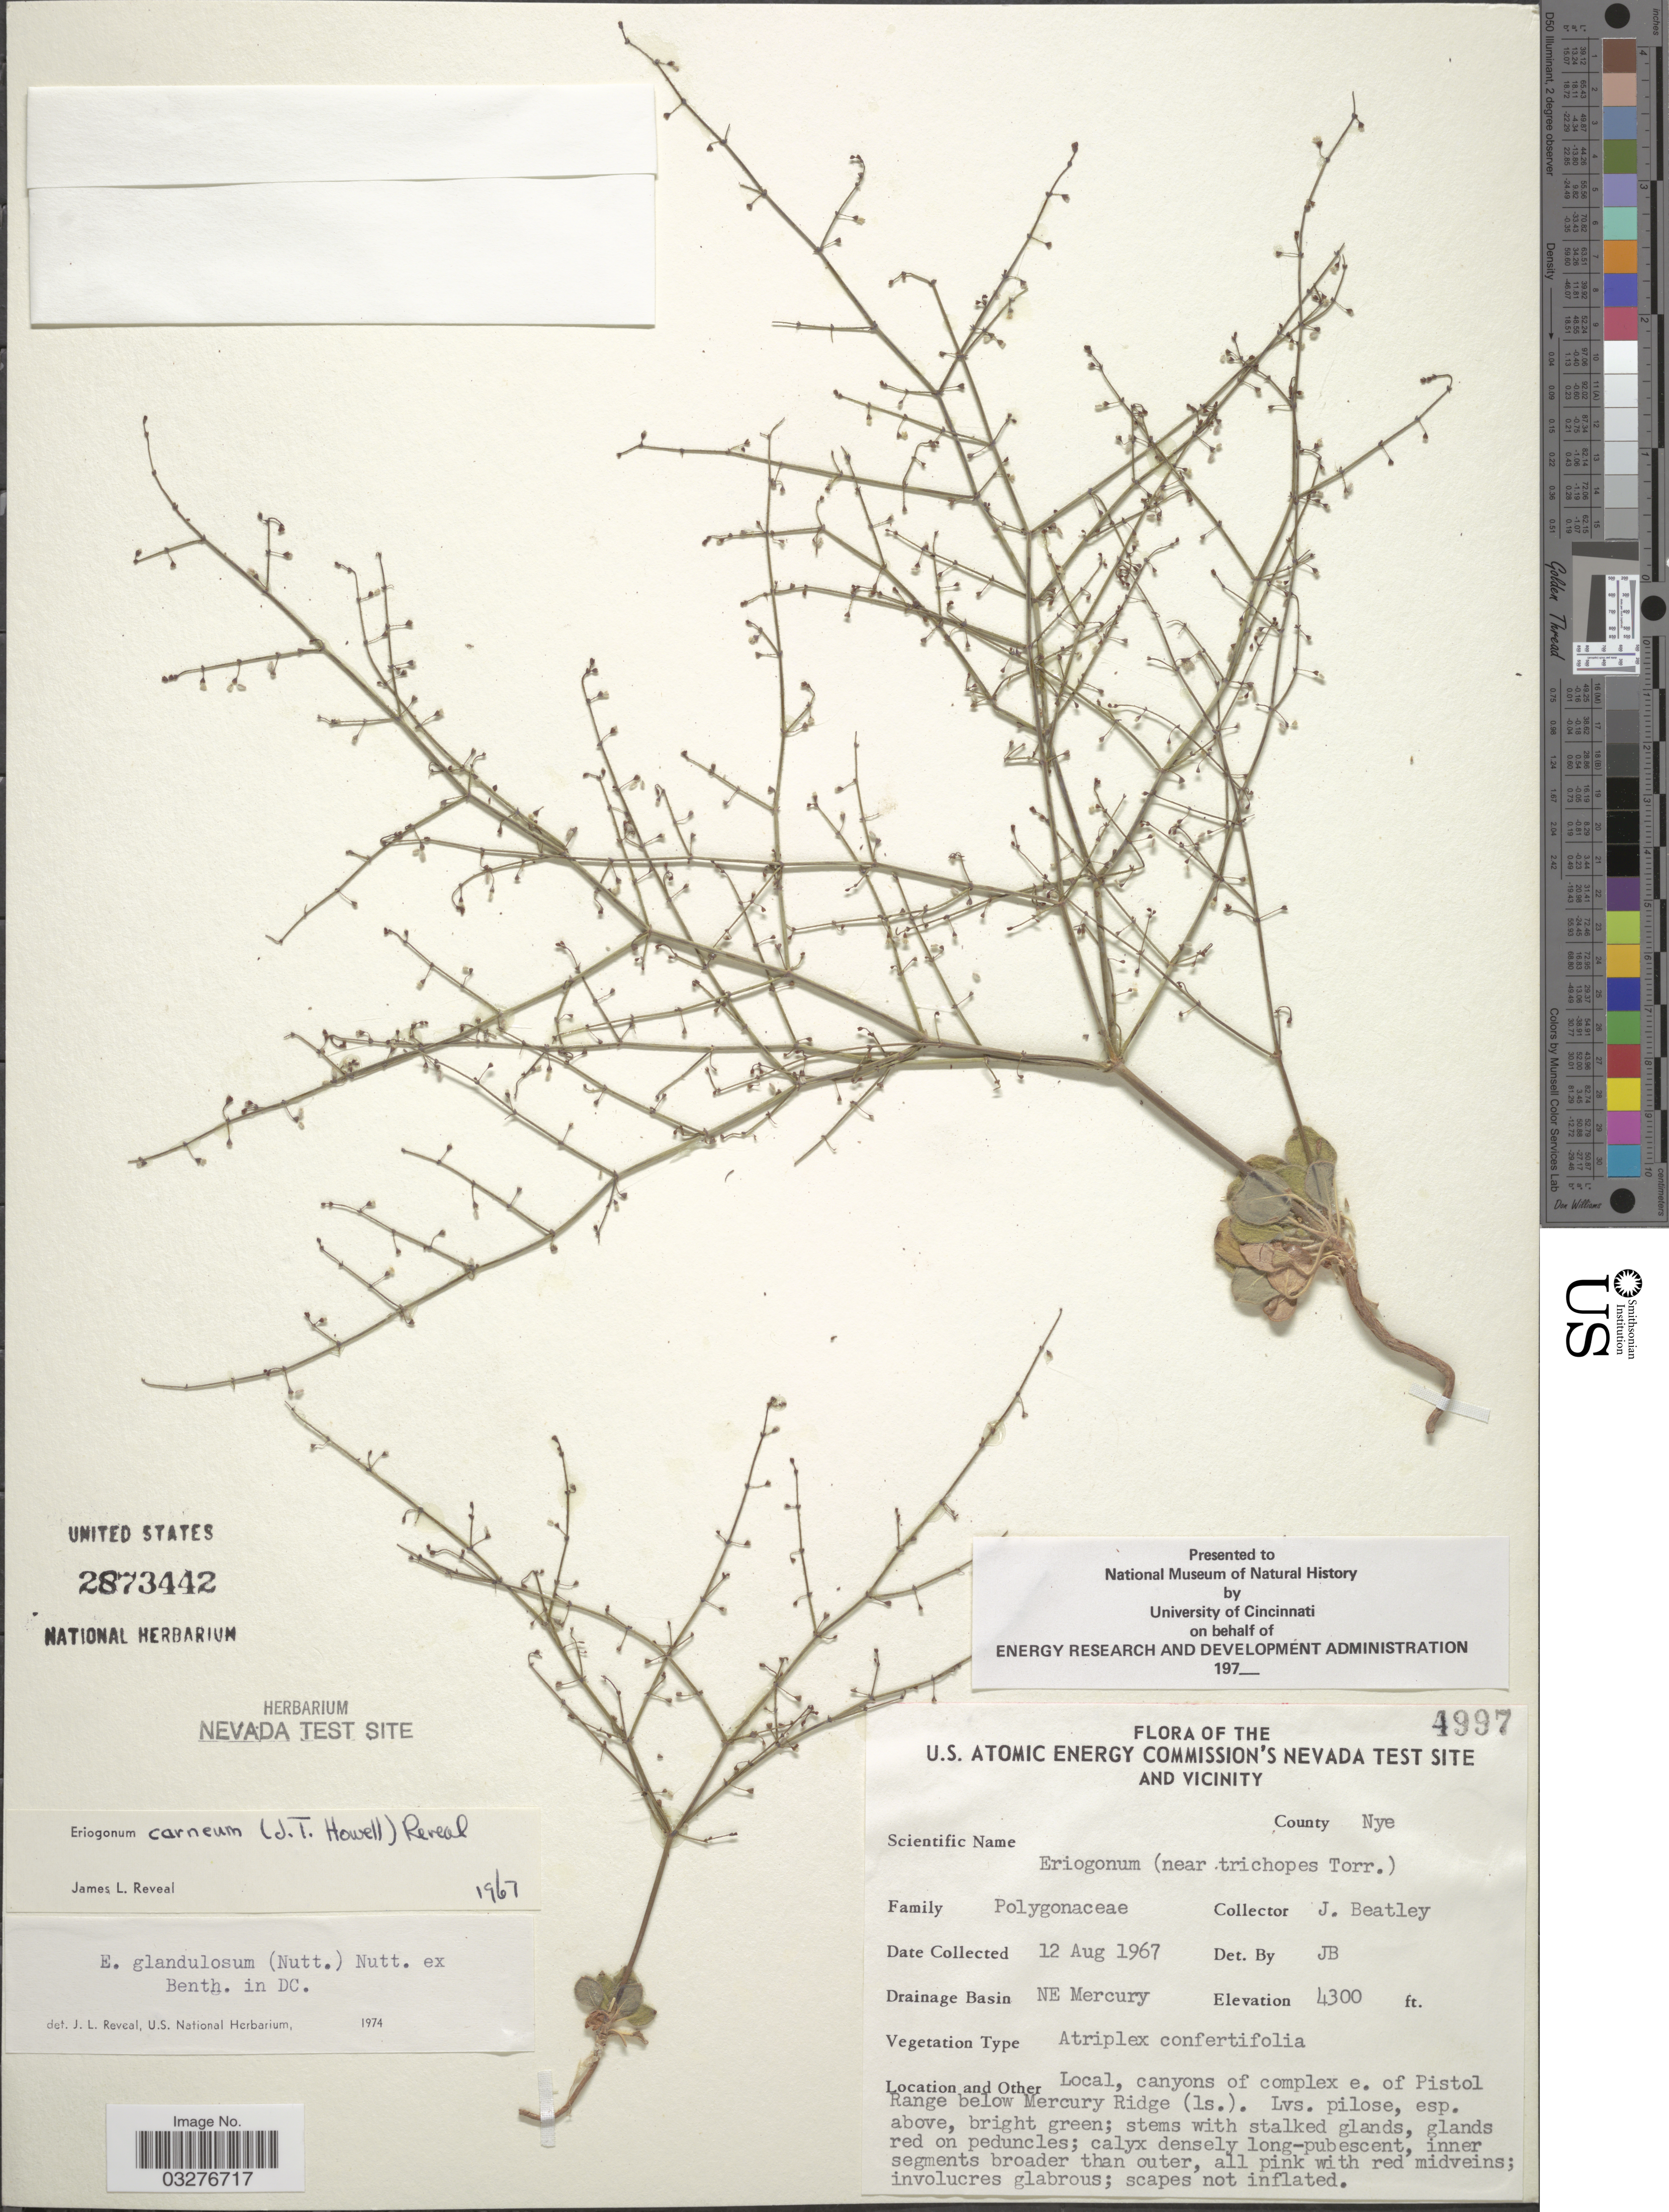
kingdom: Plantae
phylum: Tracheophyta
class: Magnoliopsida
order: Caryophyllales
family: Polygonaceae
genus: Eriogonum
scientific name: Eriogonum glandulosum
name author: (Nutt.) Nutt. ex Benth.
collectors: J. C. Beatley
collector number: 4997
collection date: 1967-08-12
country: United States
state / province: Nevada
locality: U. S. Atomic Energy Commission's Nevada Test Site and Vicinity. County Nye. Drainage Basin NE Mercury. Canyons of complex e. of Pistol Range below Mercury Ridge (Is.).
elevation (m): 1311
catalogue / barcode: US 2873442